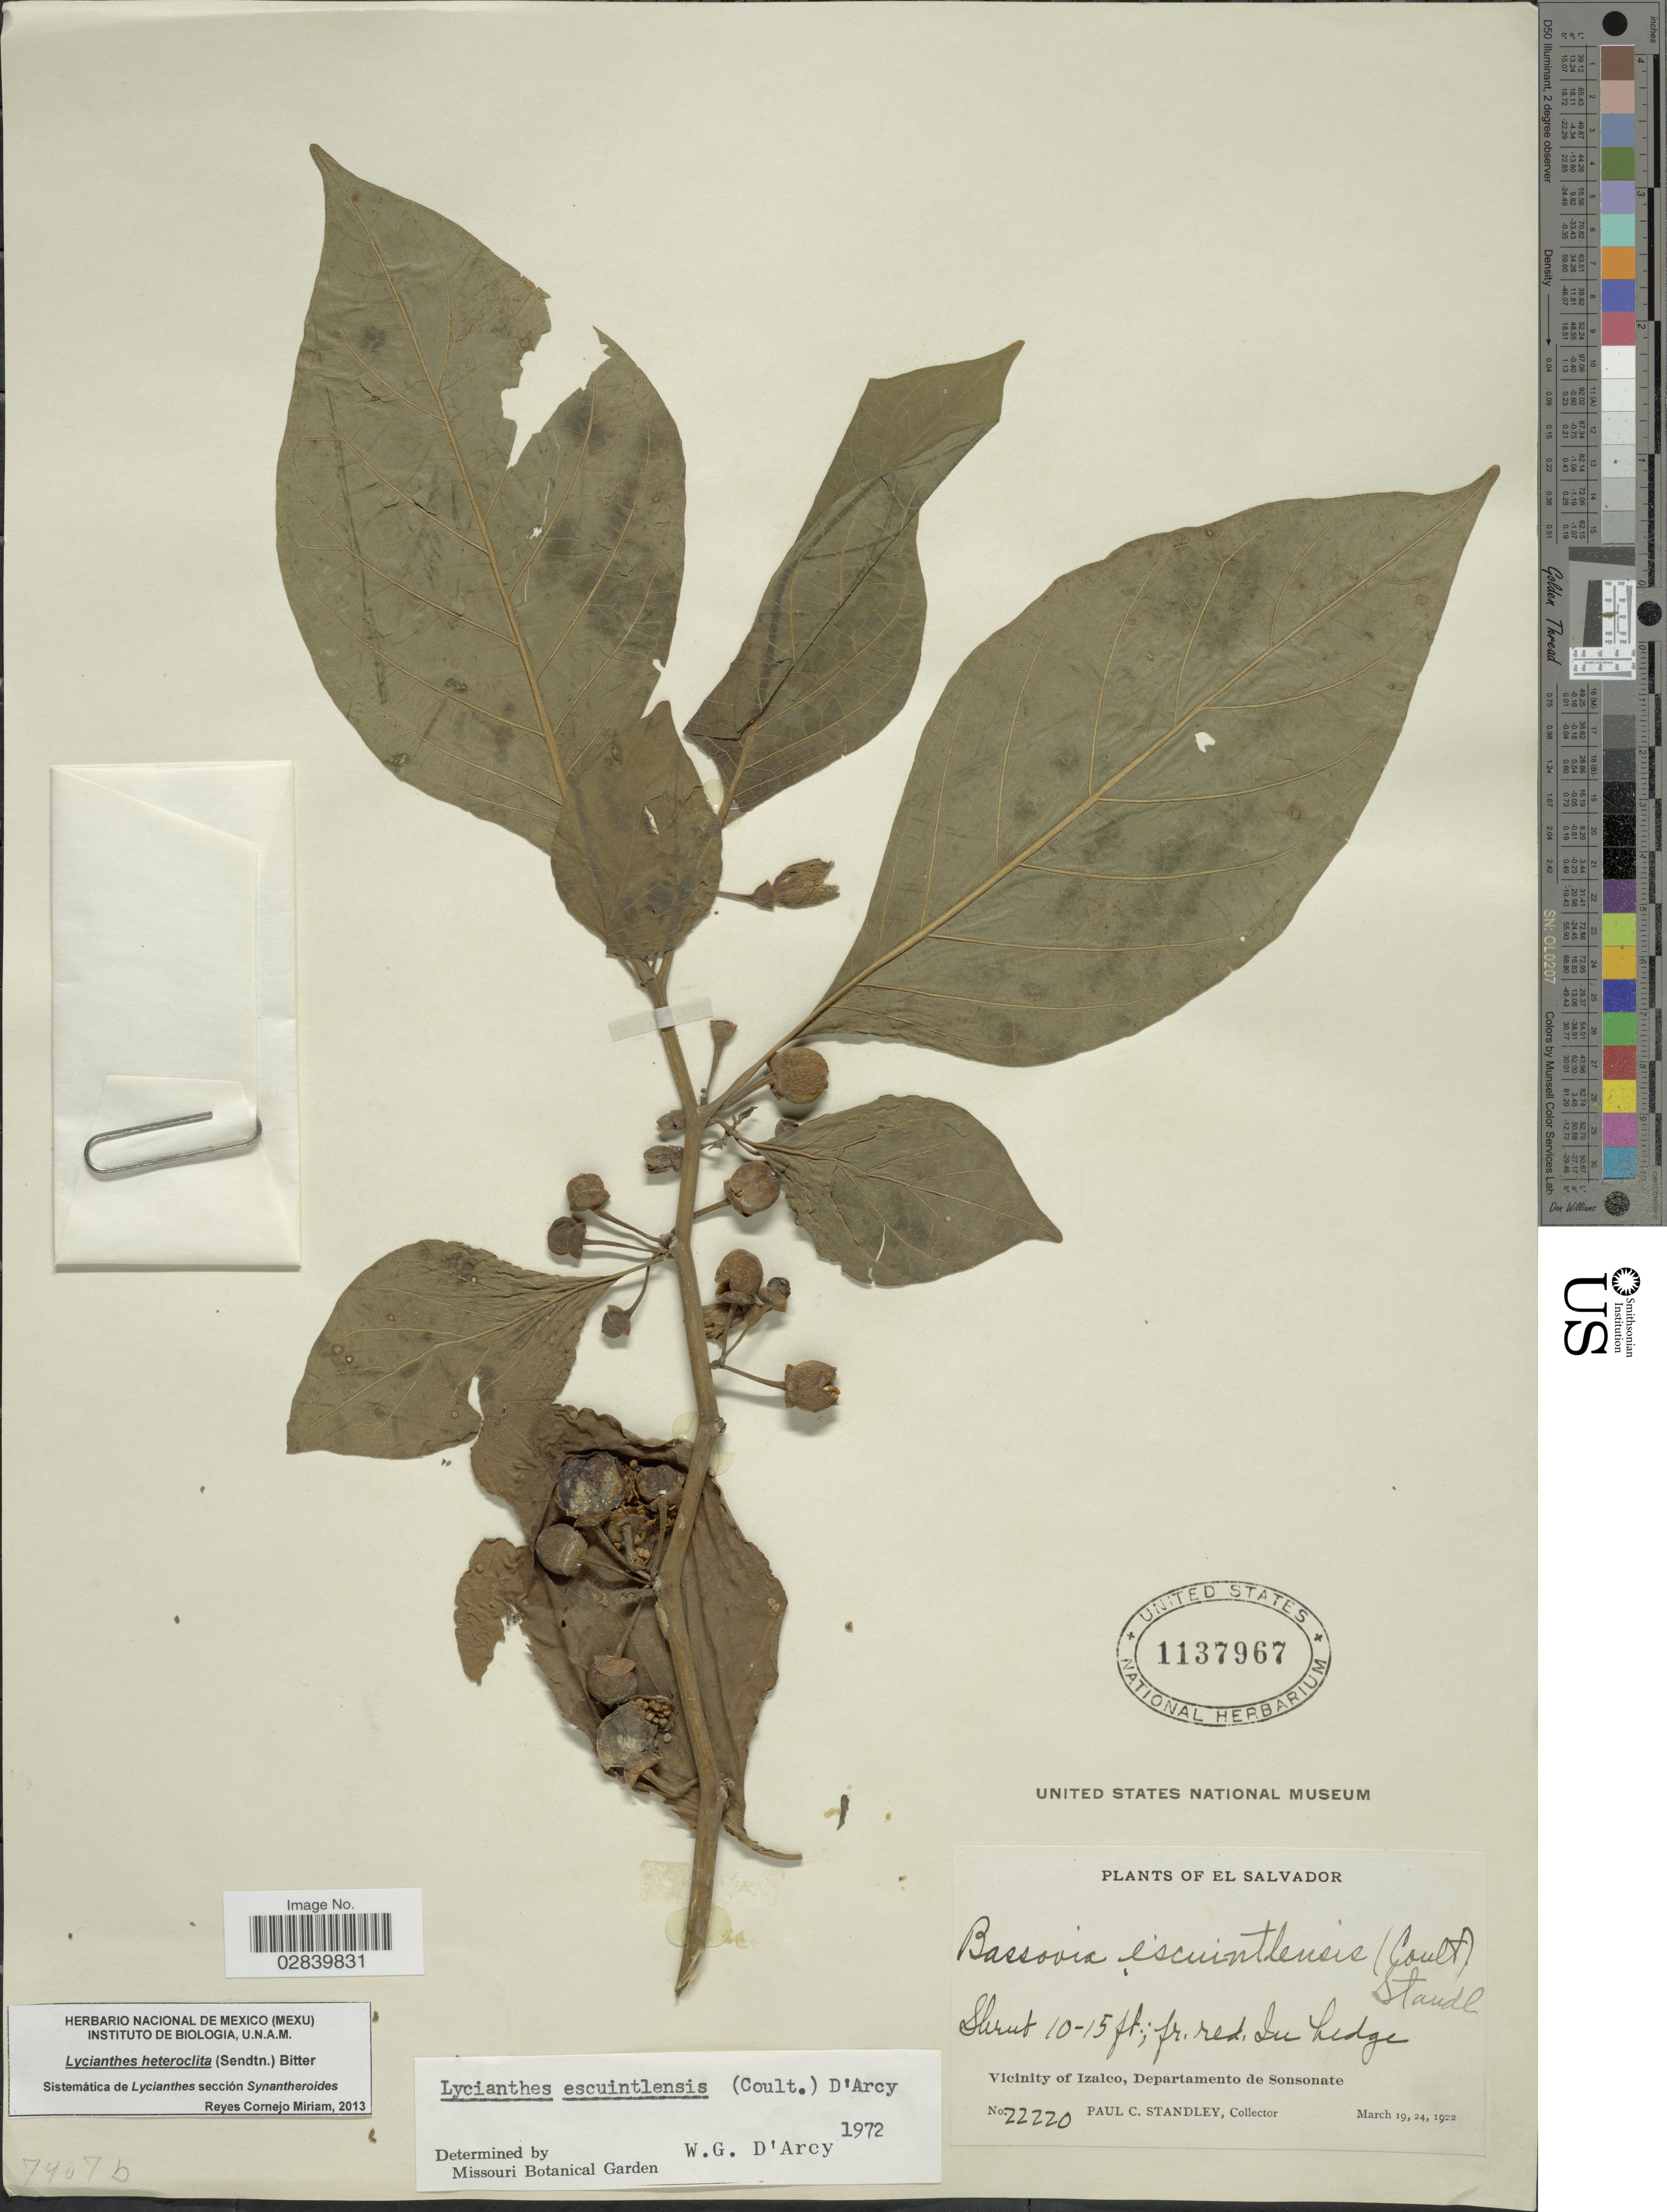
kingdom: Plantae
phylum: Tracheophyta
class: Magnoliopsida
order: Solanales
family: Solanaceae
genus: Lycianthes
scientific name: Lycianthes heteroclita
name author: (Sendtn.) Bitter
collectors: P. C. Standley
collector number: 22220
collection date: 1922-03-19/1922-03-24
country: El Salvador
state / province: Sonsonate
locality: Vicinity of Izalco, Departamento de Sonsonate.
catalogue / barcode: US 1137967